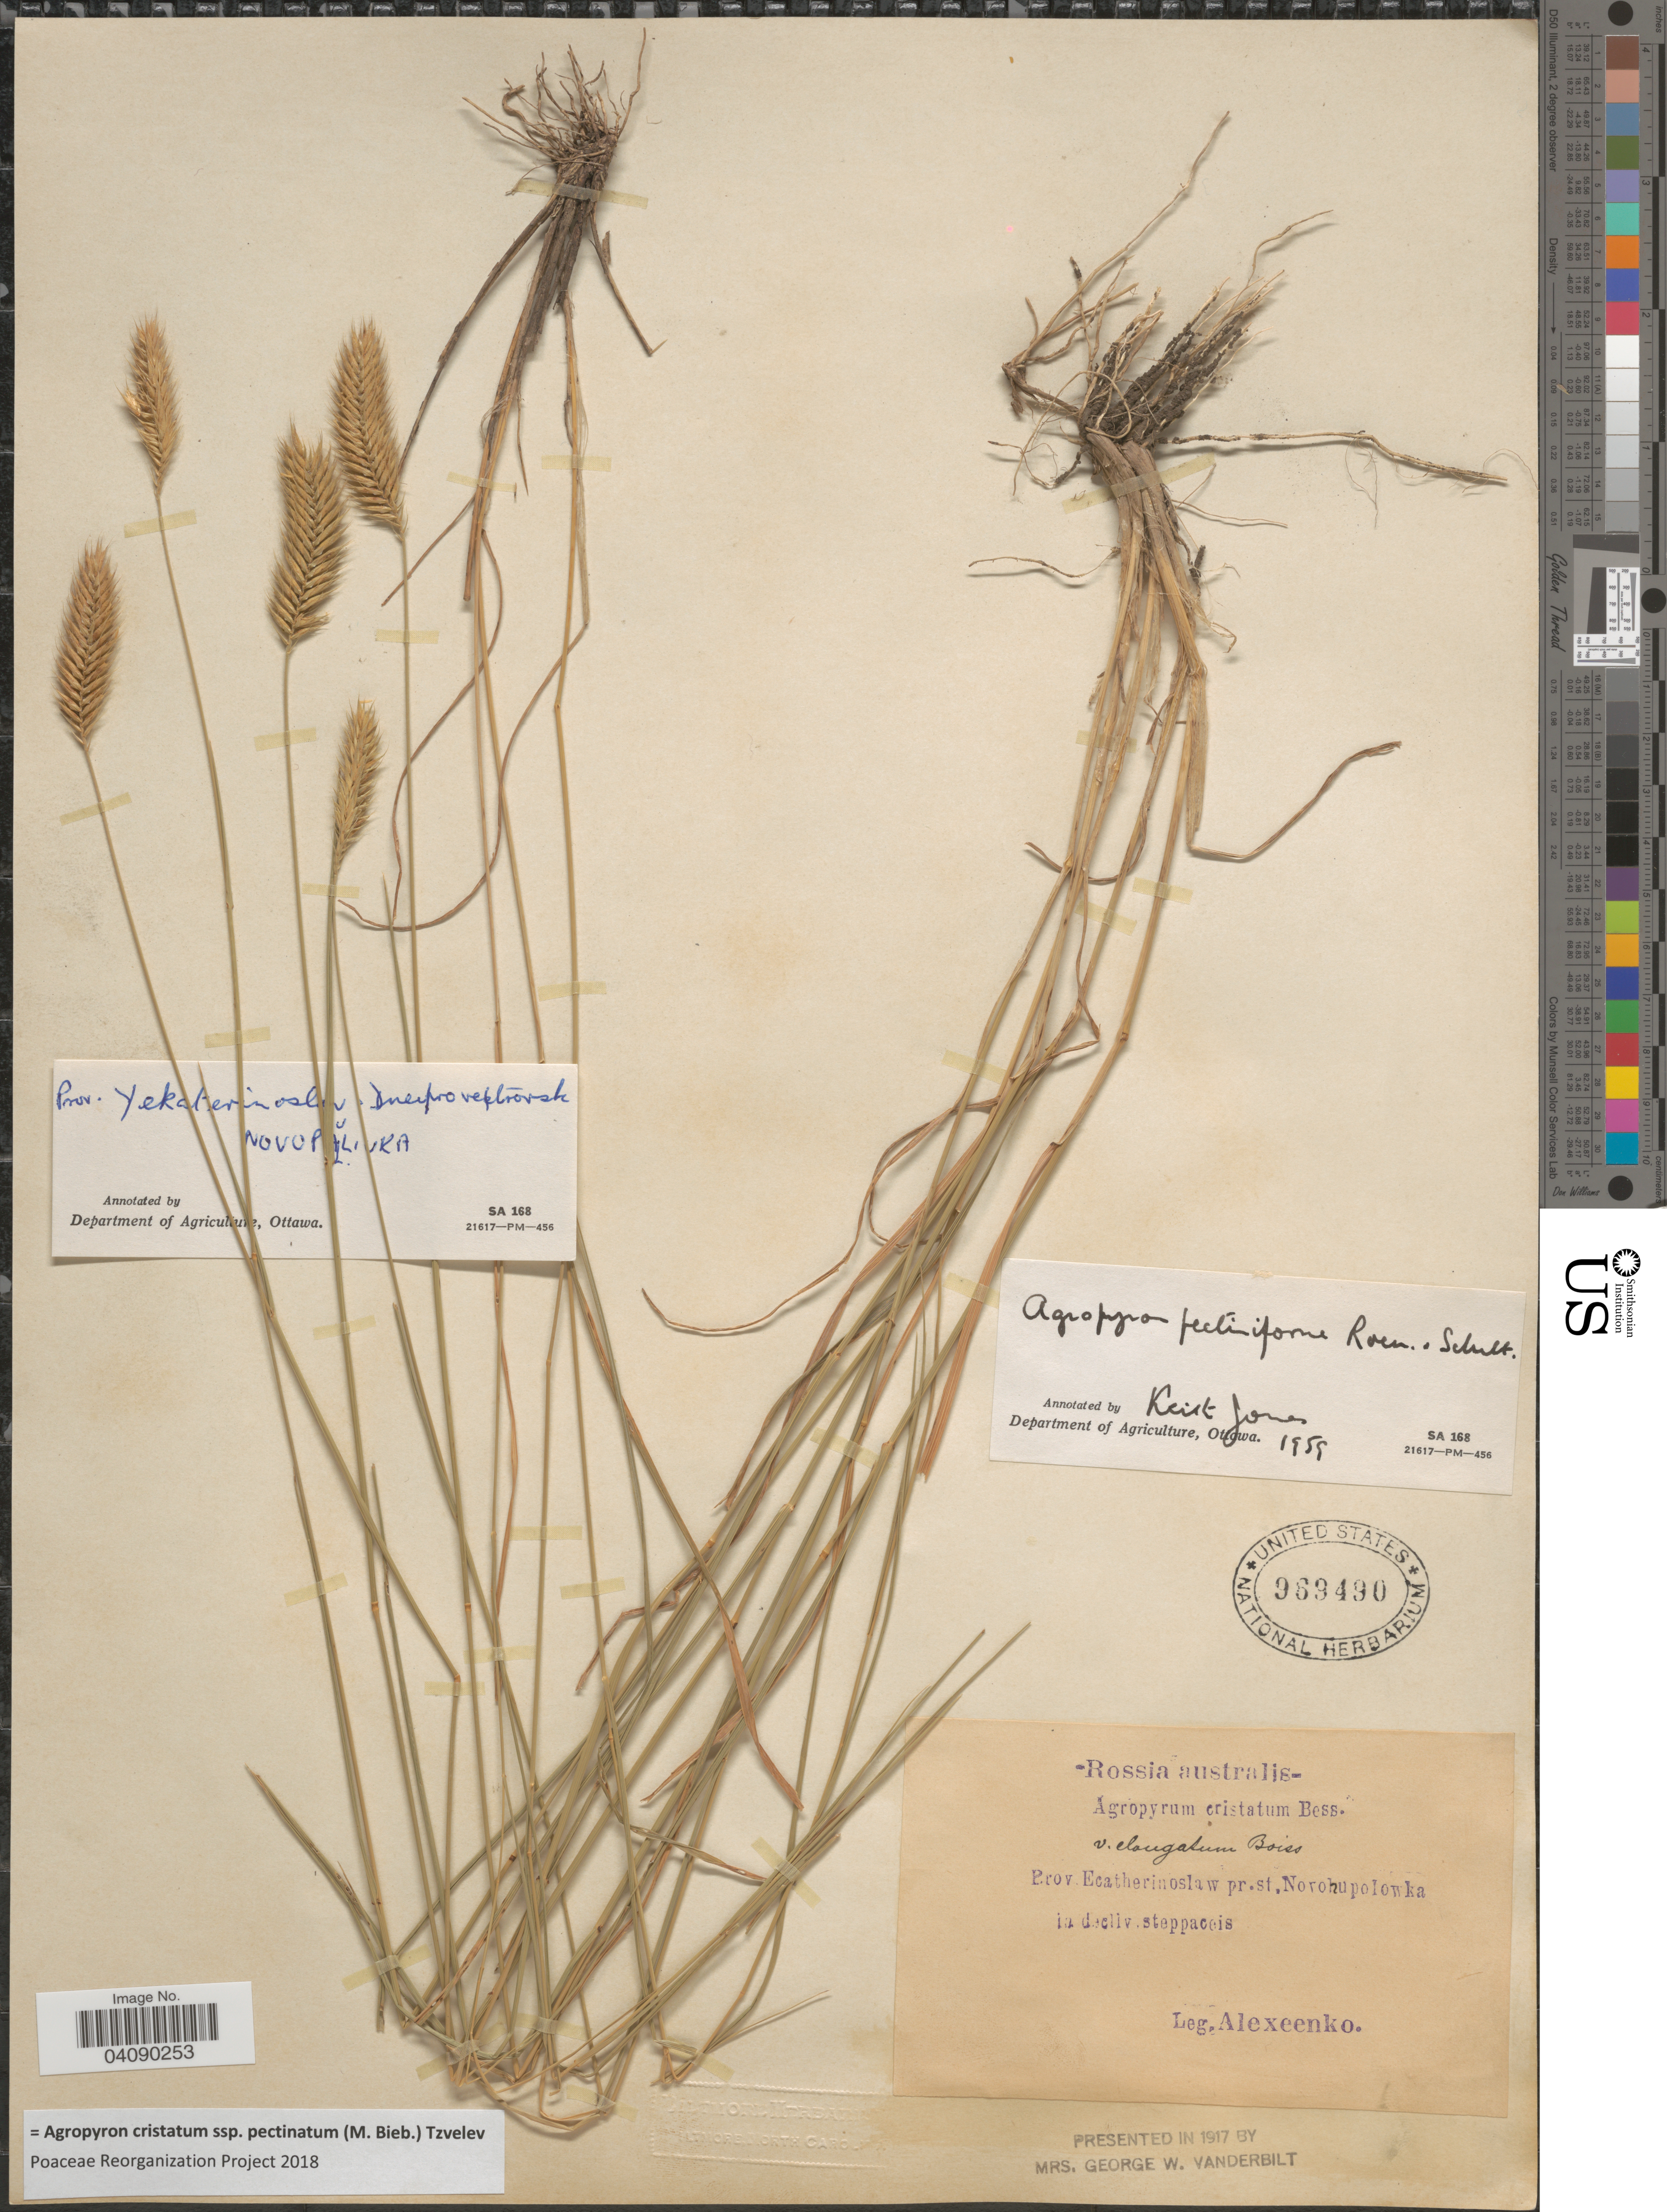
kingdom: Plantae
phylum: Tracheophyta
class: Liliopsida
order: Poales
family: Poaceae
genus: Agropyron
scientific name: Agropyron cristatum subsp. pectinatum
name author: (M. Bieb.) Tzvelev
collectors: Alexeenko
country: Ukraine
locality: Rossia australis. Prov. Ecatherinoslaw [Yekaterinoslav?] pr st, Novokupolowka in decliv. steppaceis.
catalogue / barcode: US 969490